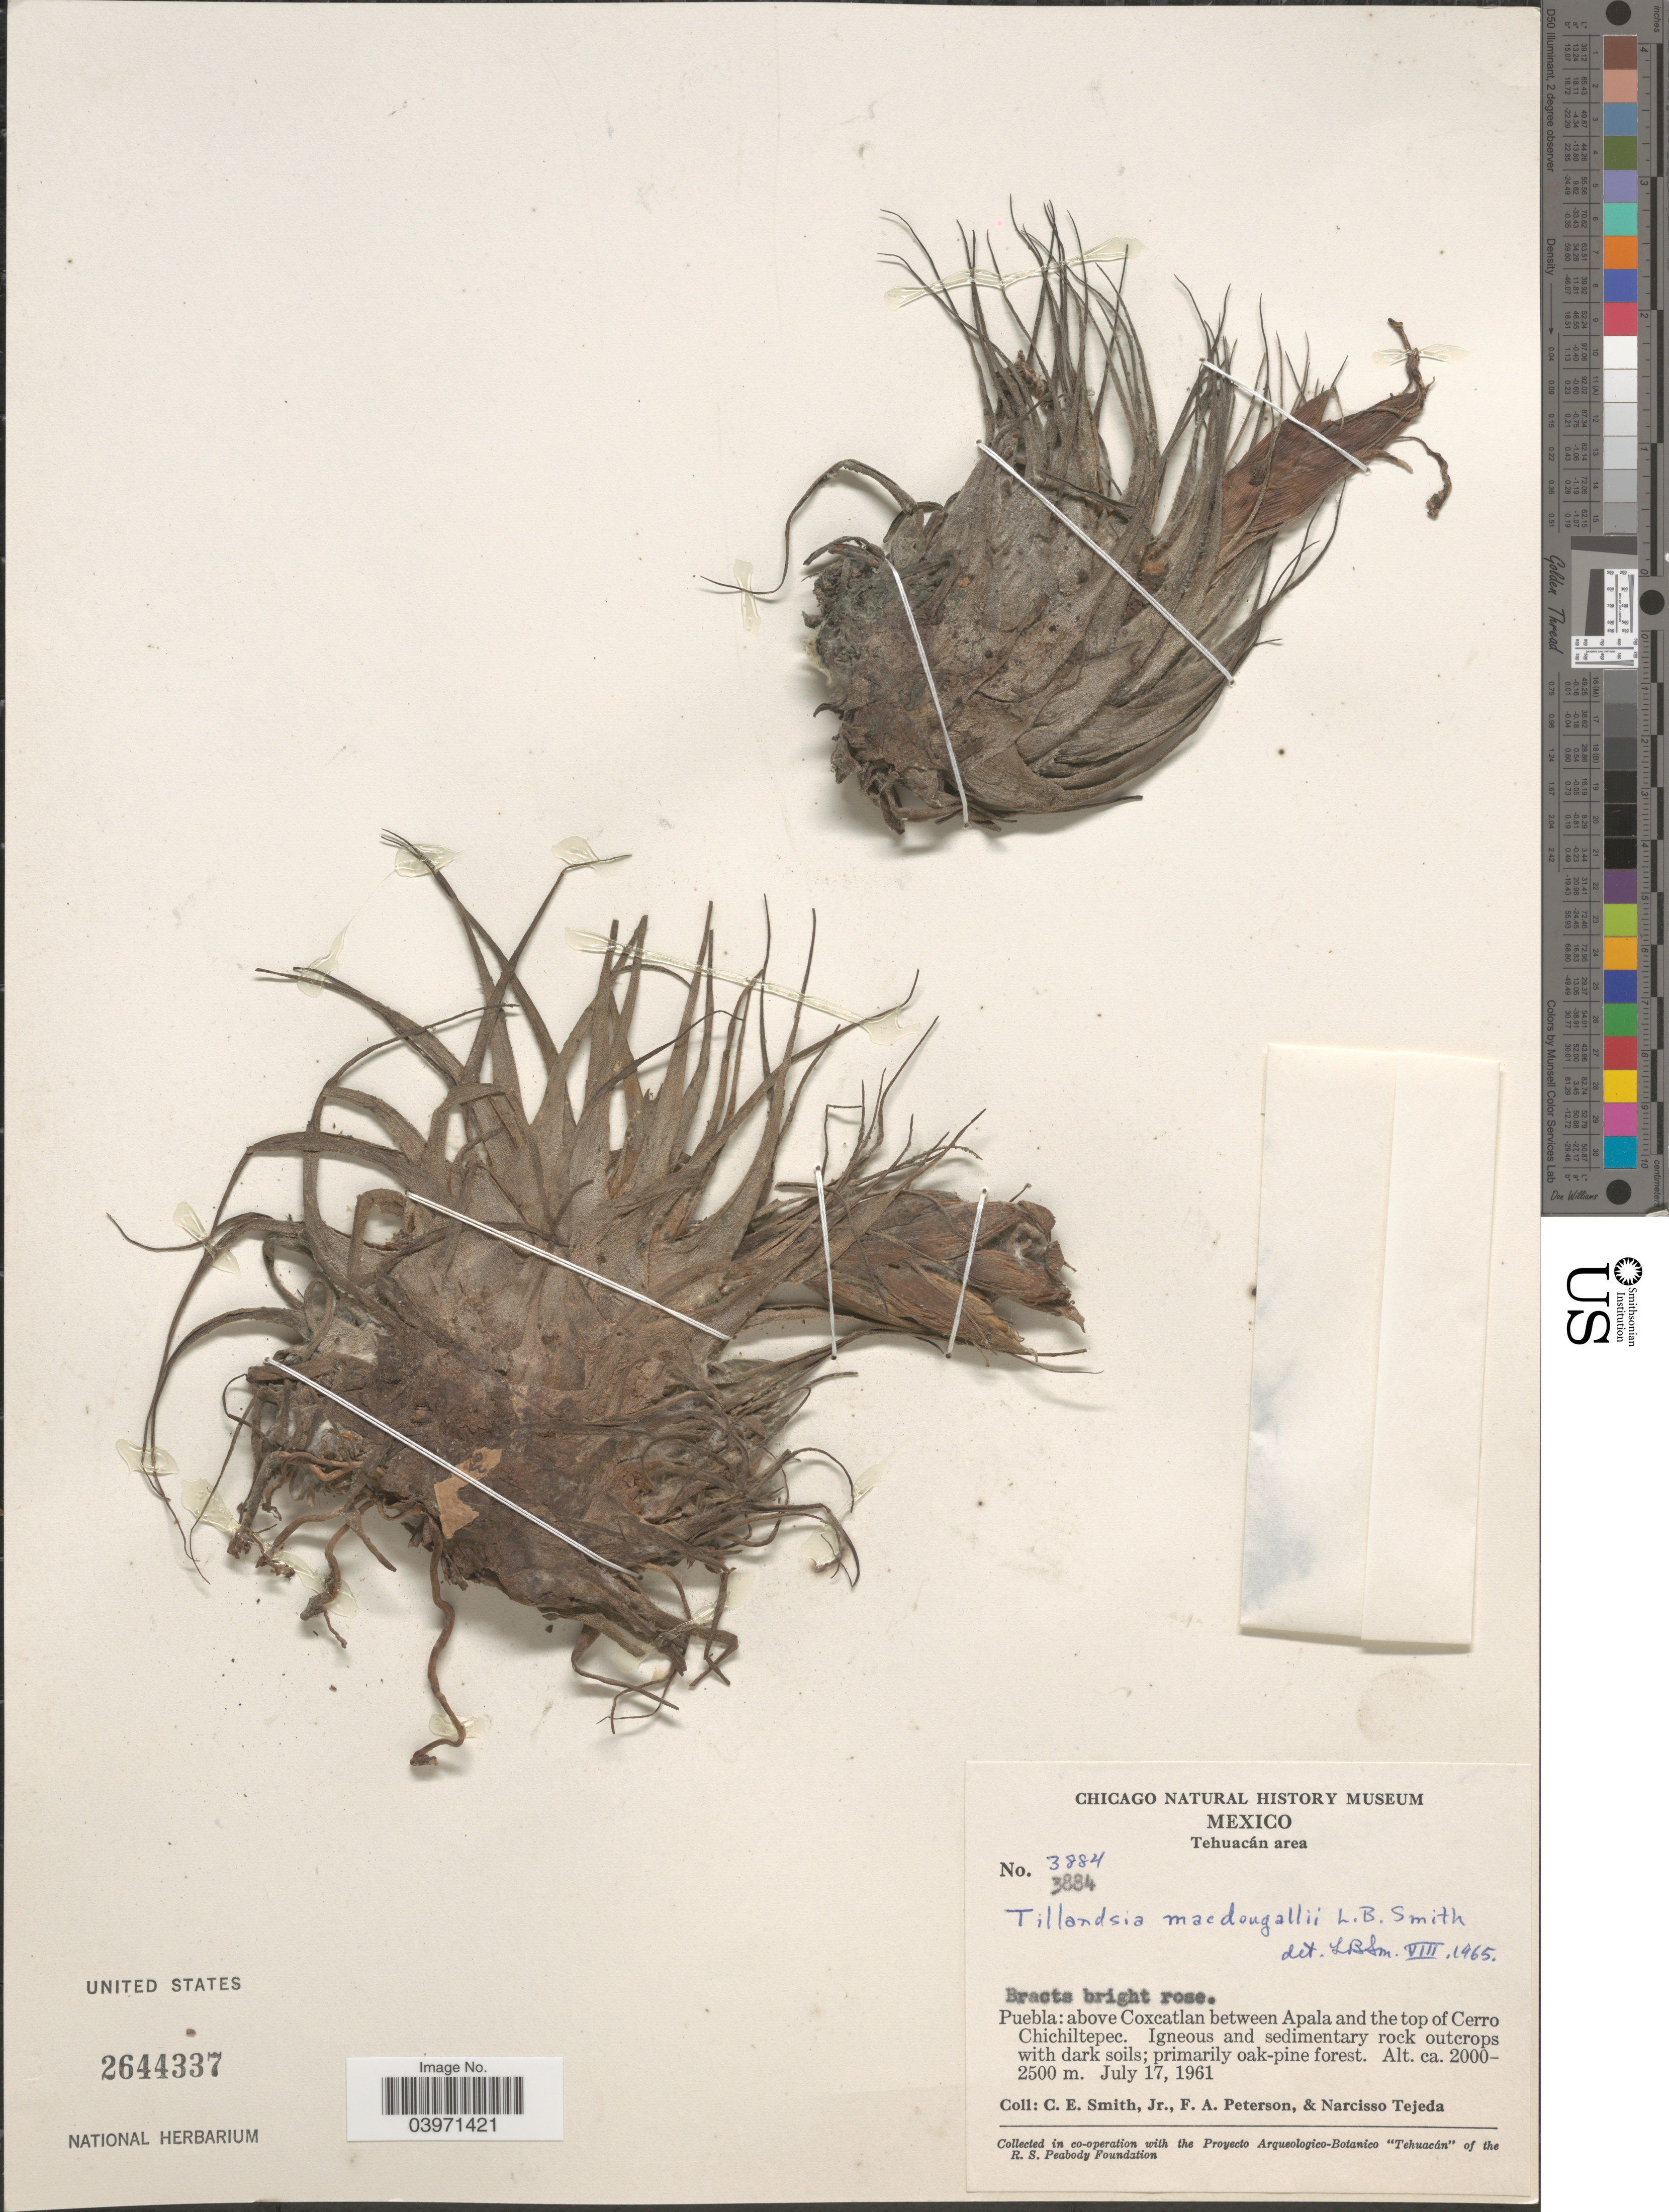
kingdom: Plantae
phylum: Tracheophyta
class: Liliopsida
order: Poales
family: Bromeliaceae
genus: Tillandsia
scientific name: Tillandsia macdougallii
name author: L.B. Sm.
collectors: C. E. Smith Jr., F. A. Peterson & N. Tejeda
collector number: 3884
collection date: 1961-07-17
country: Mexico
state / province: Puebla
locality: Tehuacán area. Above Coxcatlan between Apala and the top of Cerro Chichiltepec.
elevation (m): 2000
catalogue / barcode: US 2644337